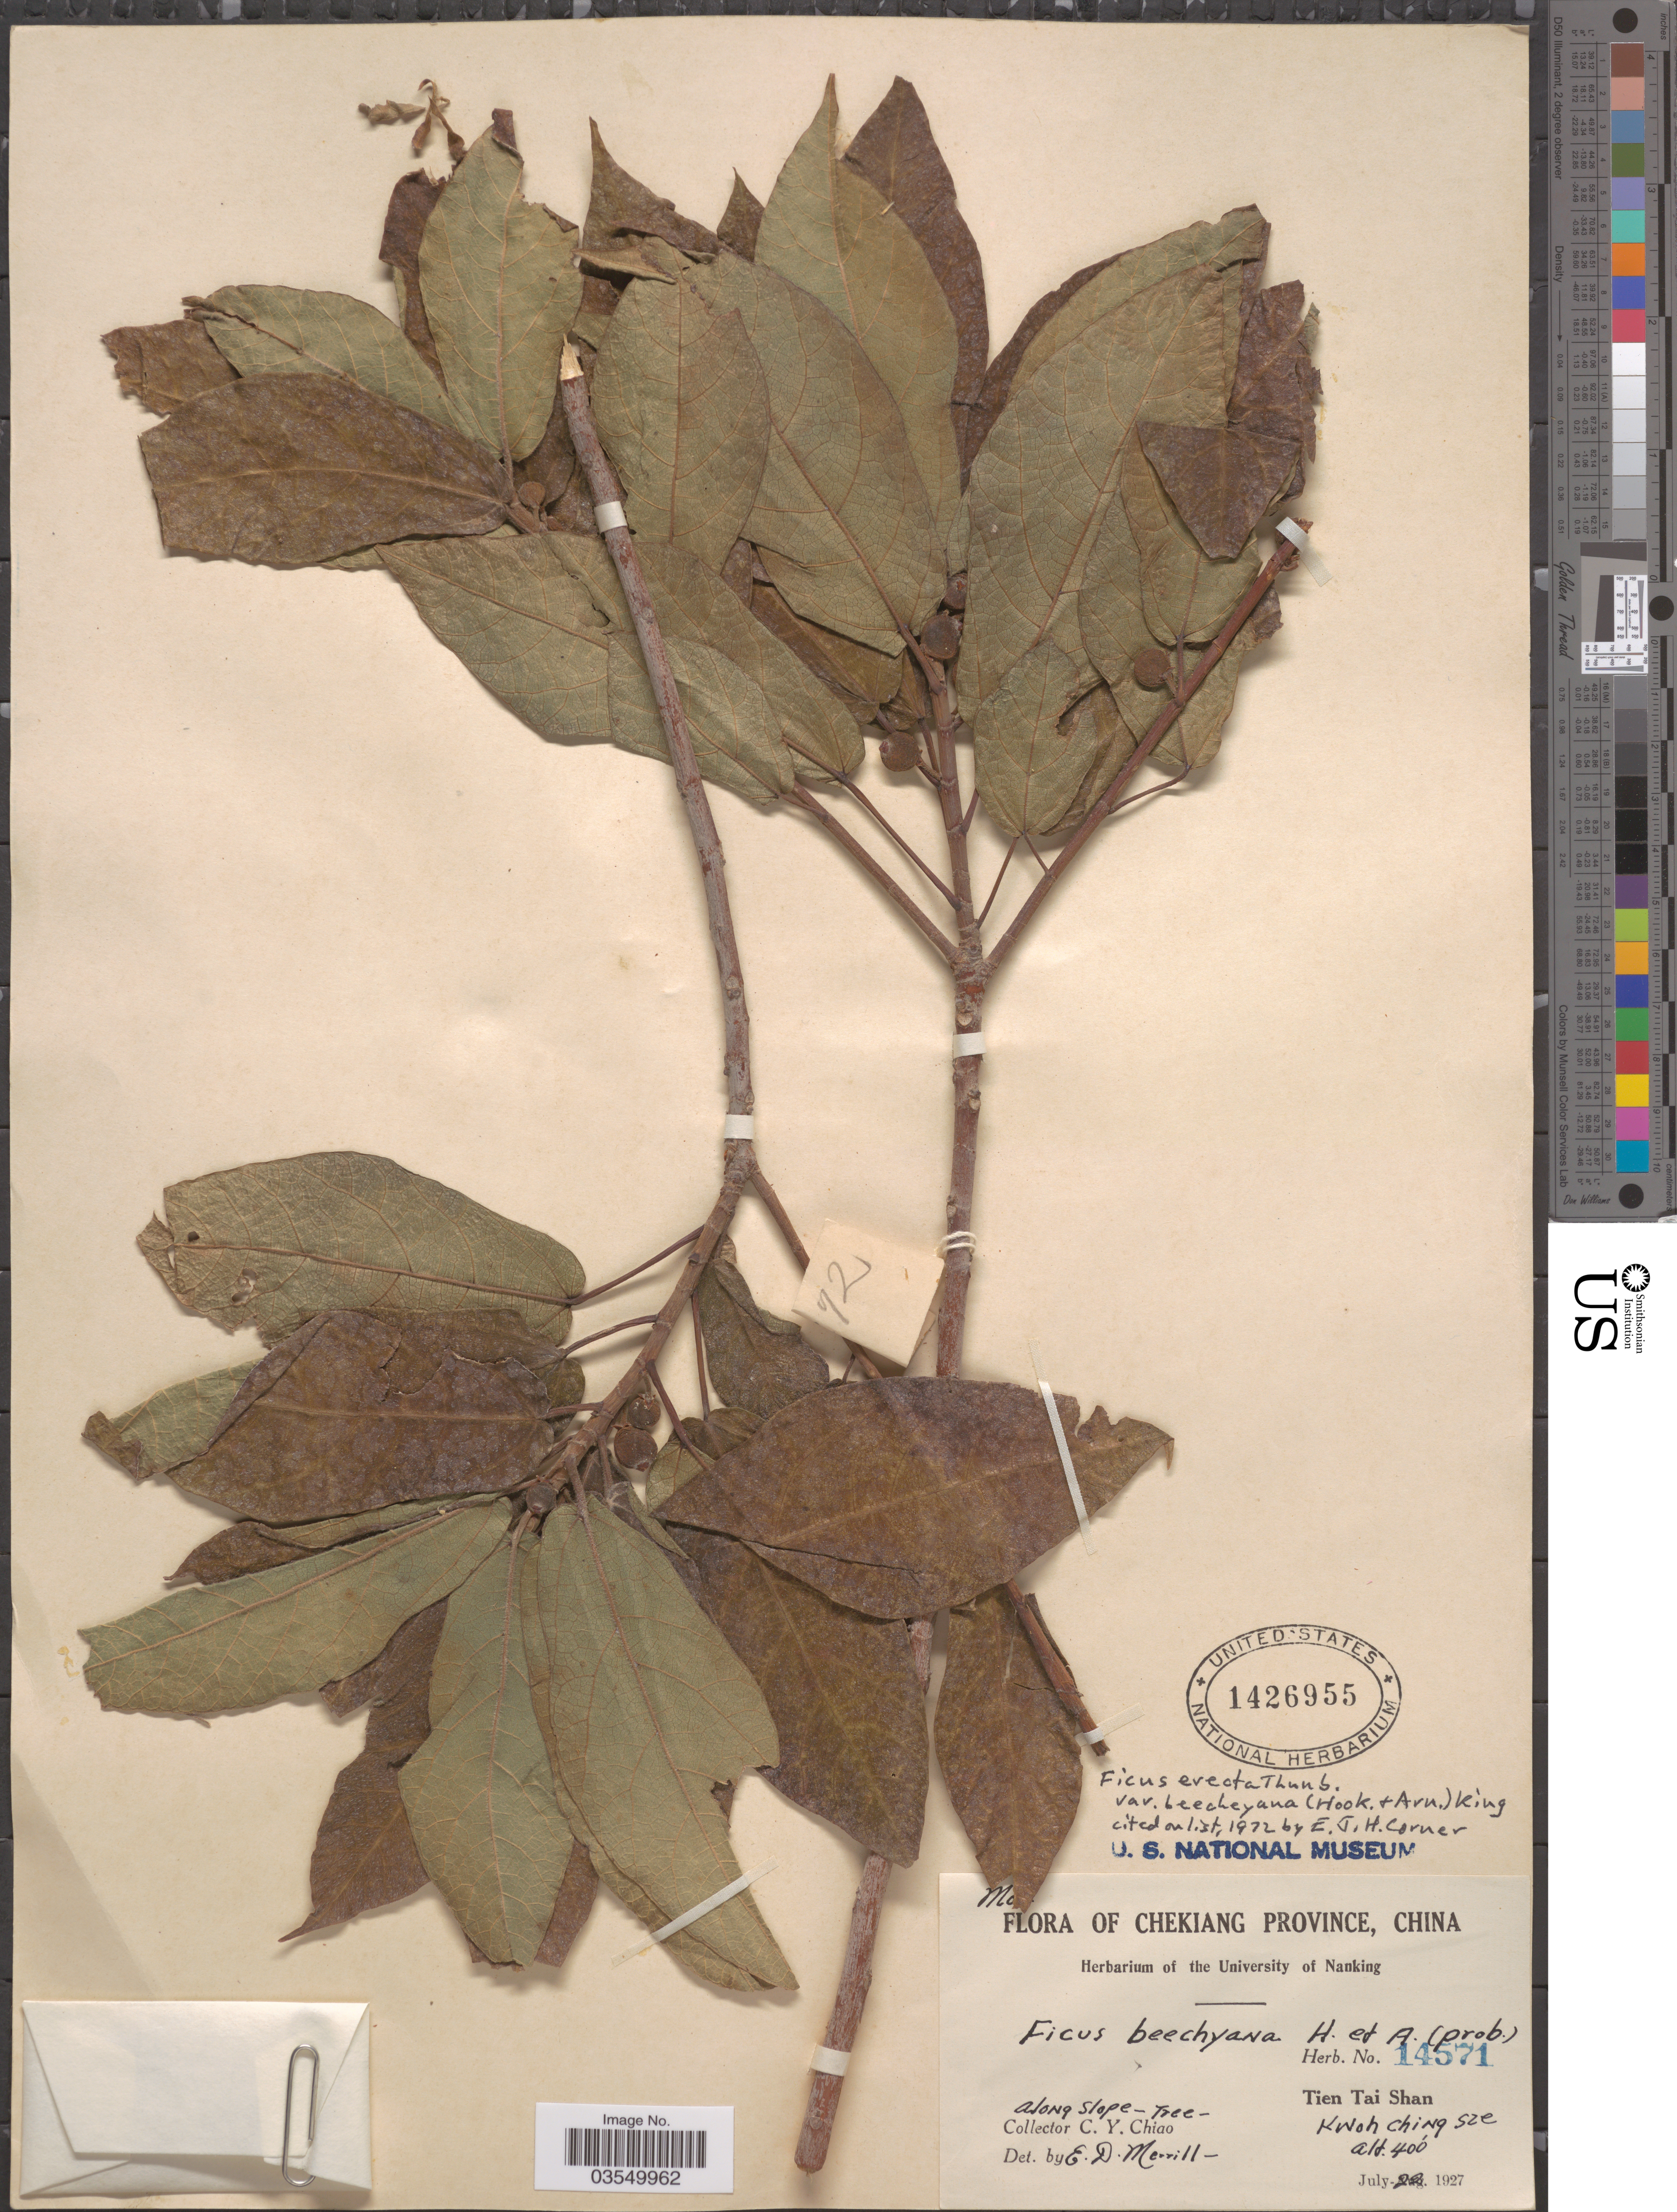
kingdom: Plantae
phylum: Tracheophyta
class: Magnoliopsida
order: Rosales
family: Moraceae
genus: Ficus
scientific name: Ficus erecta var. beecheyana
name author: (Hook. & Arn.) King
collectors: C. Y. Chiao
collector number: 14571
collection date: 1927-07-22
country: China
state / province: Zhejiang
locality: Chekiang Province. Tien Tai Shan. Kwoh Ching Sze.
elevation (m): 122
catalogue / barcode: US 1426955